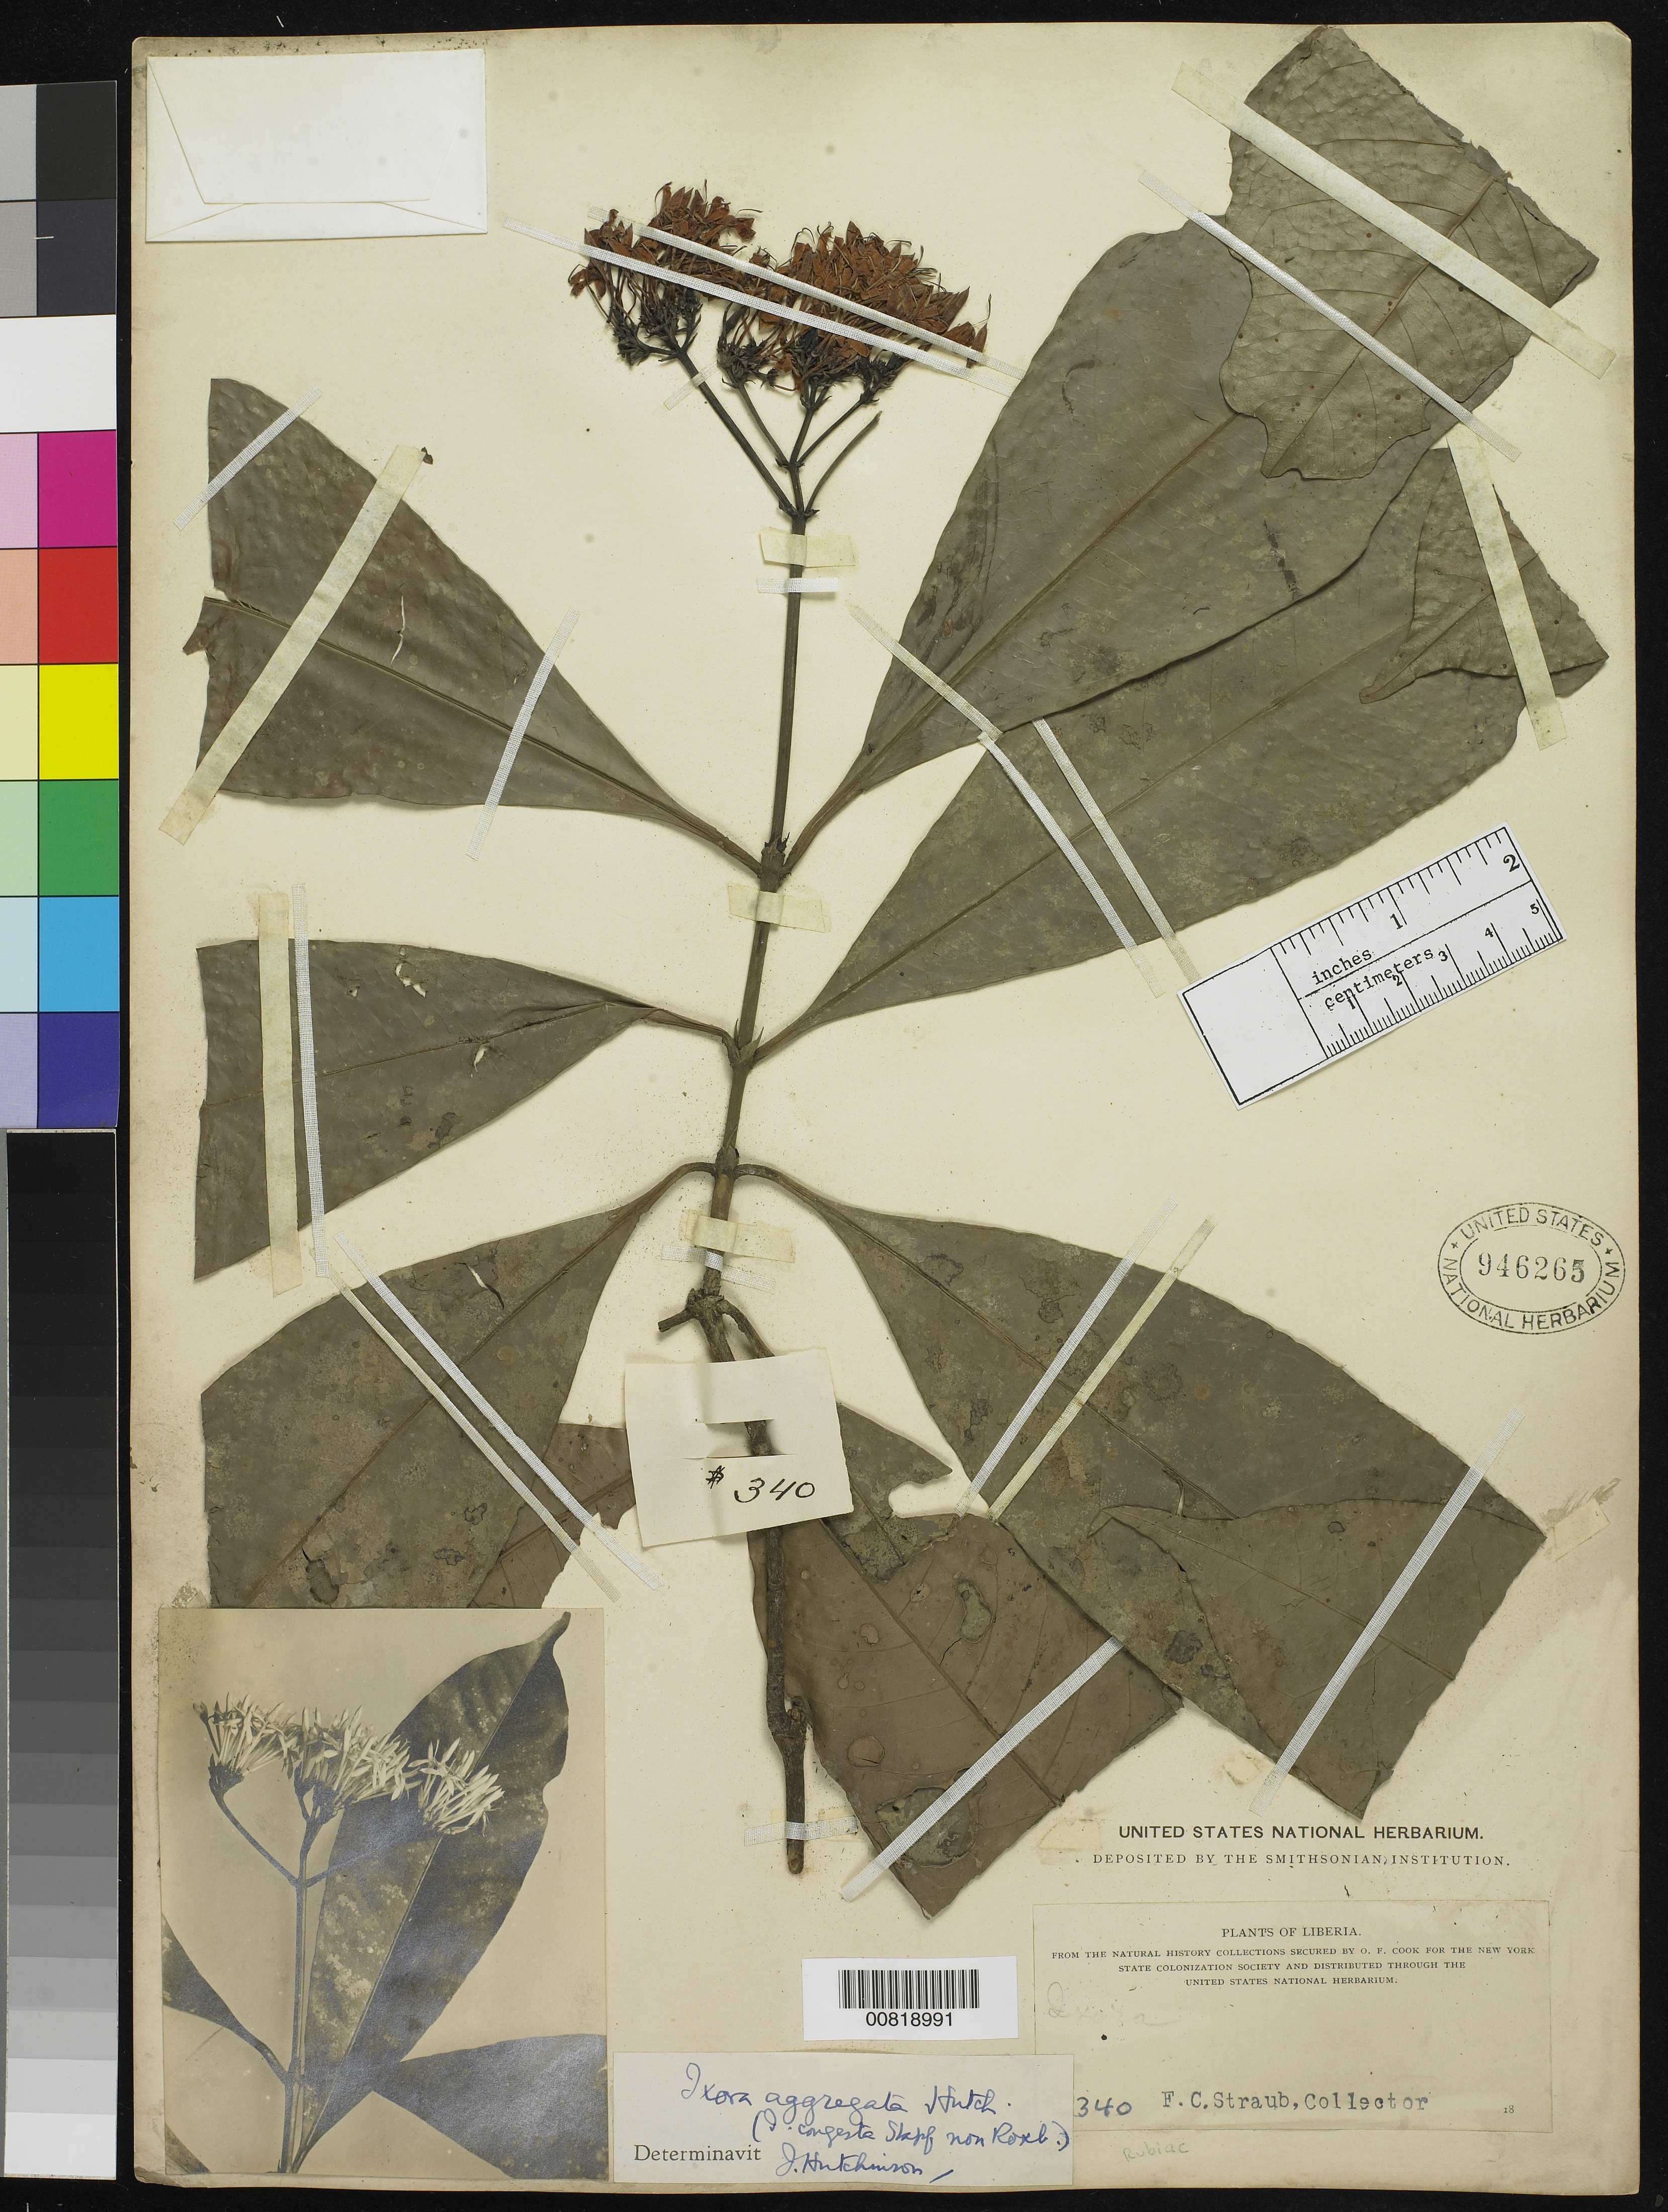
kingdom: Plantae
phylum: Tracheophyta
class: Magnoliopsida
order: Gentianales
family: Rubiaceae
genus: Ixora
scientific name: Ixora aggregata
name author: Hutch.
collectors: F. Straub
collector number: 340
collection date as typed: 18--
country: Liberia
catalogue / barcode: US 946265